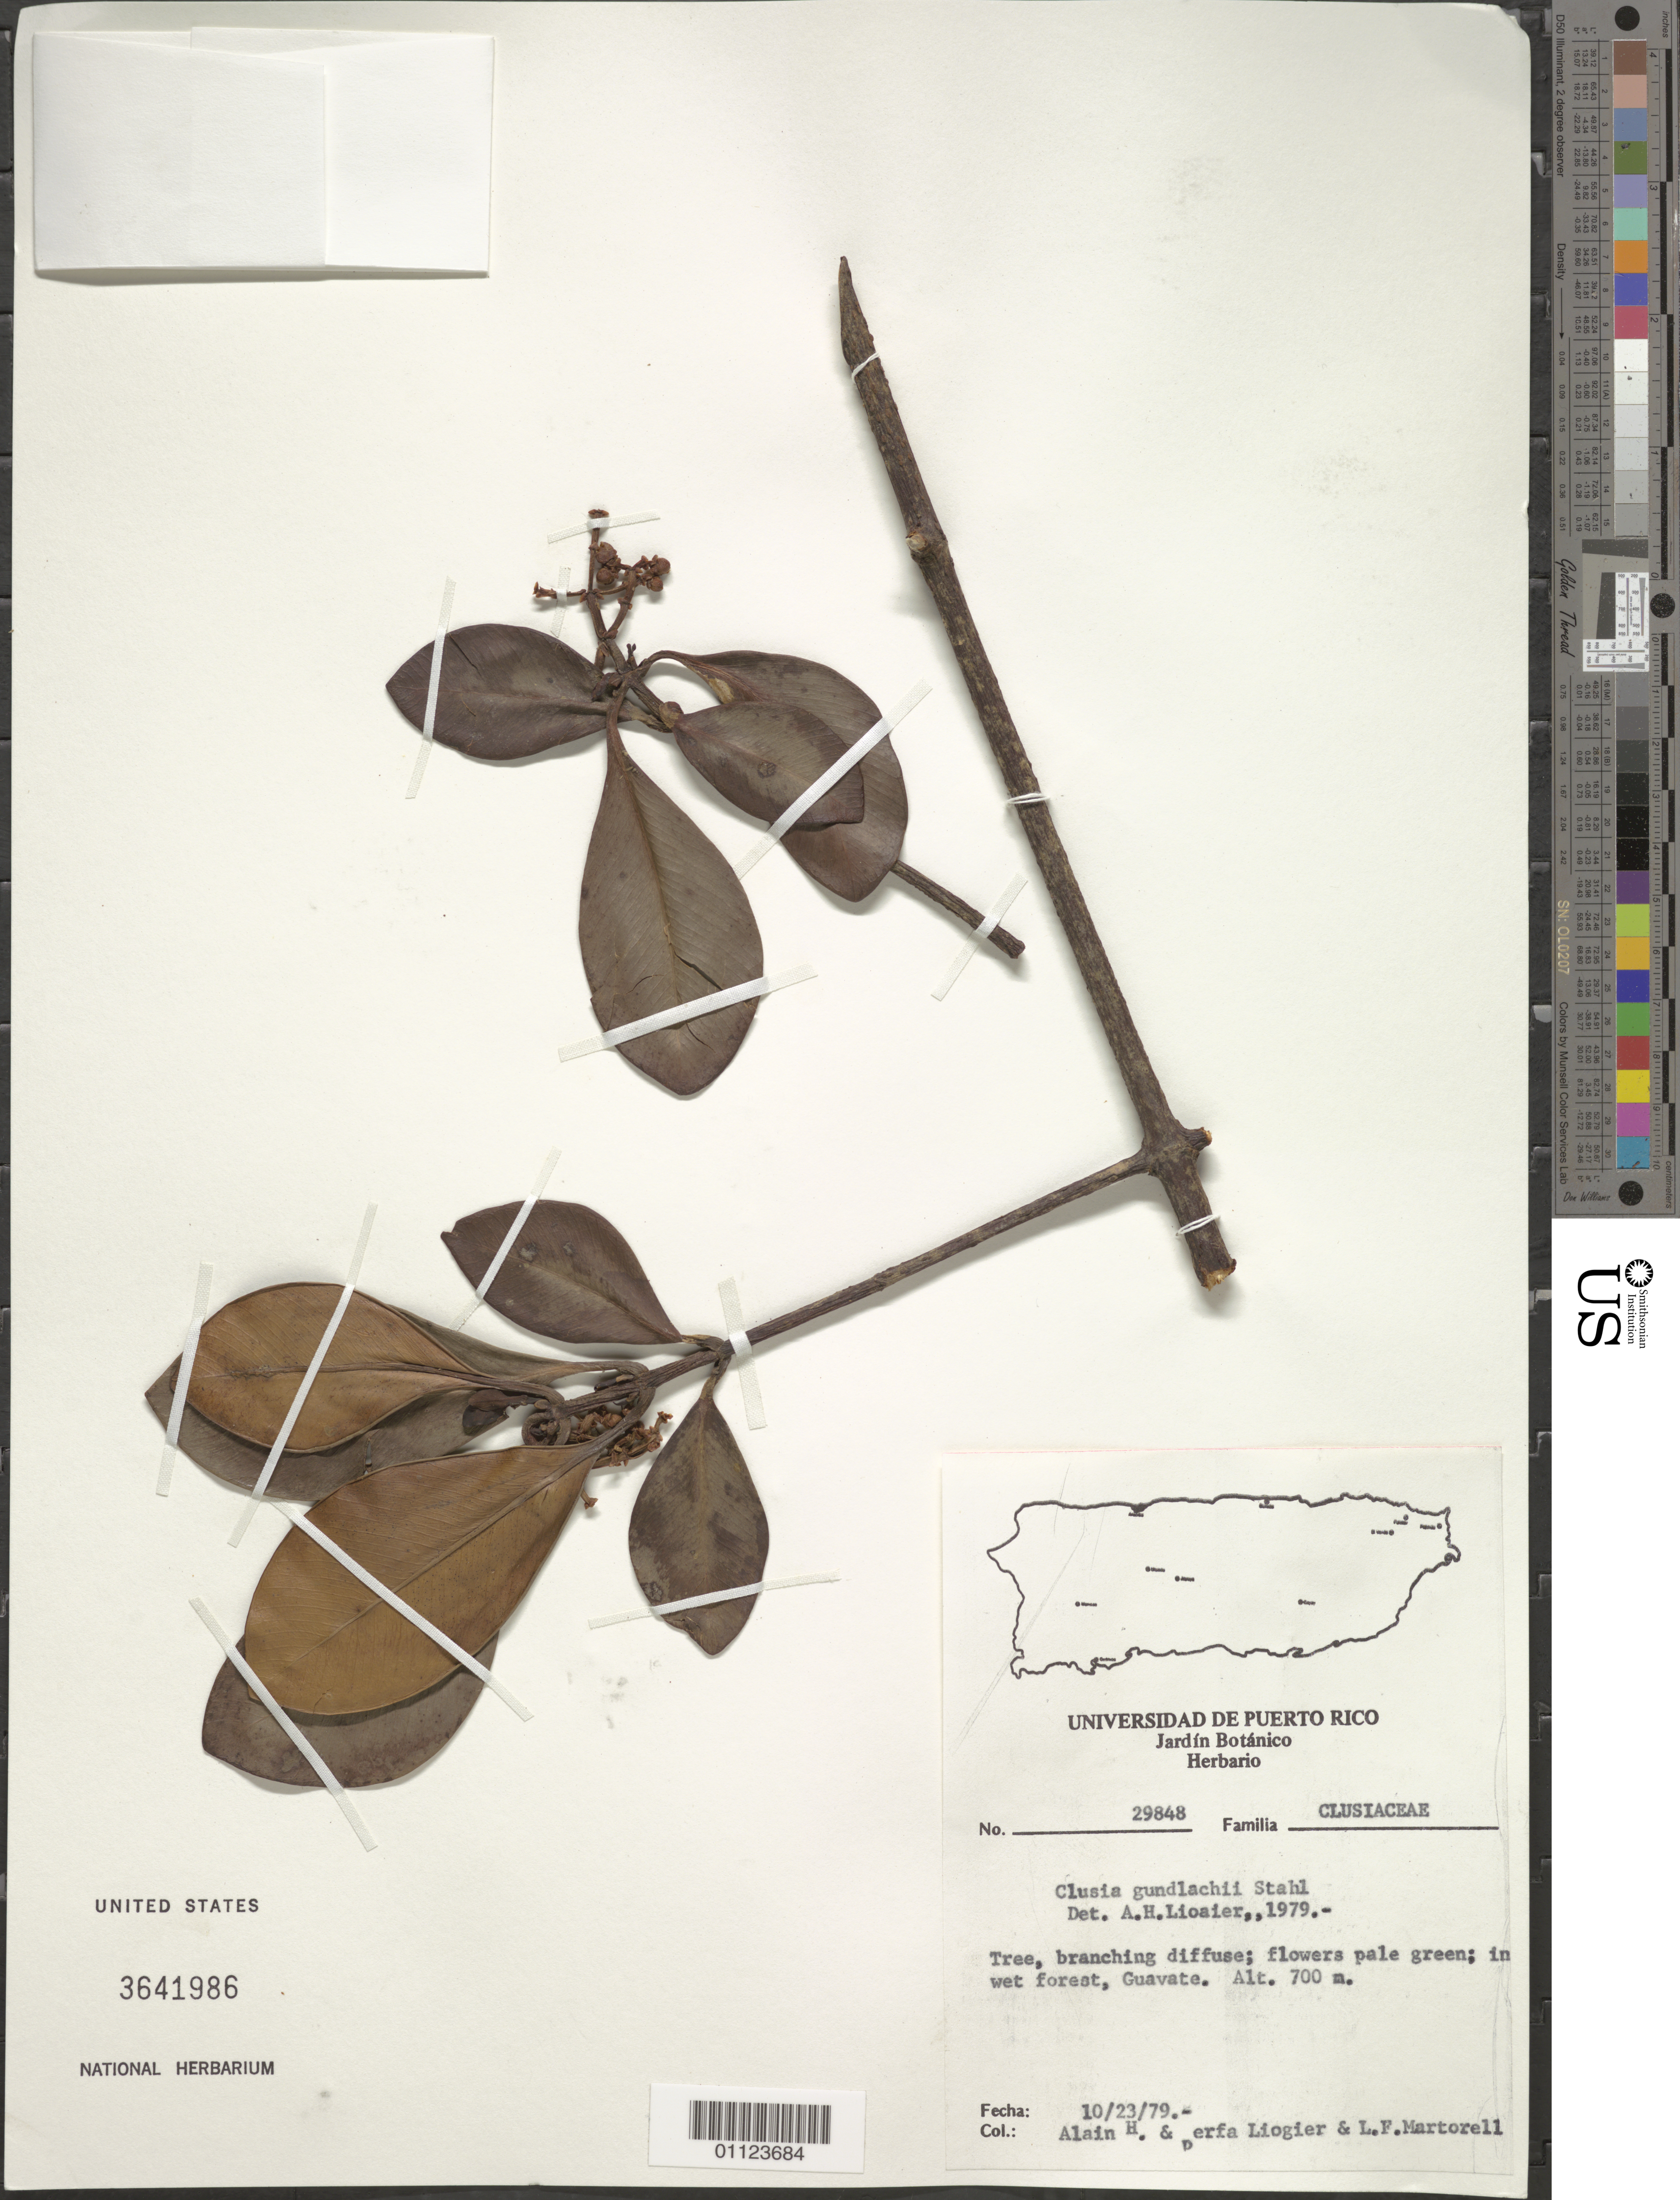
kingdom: Plantae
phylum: Tracheophyta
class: Magnoliopsida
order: Malpighiales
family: Clusiaceae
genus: Clusia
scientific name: Clusia gundlachii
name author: A. Stahl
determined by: Liogier, Alain H.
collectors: A. H. Liogier, M. P. Liogier & L. Martorell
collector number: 29848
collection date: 1979-10-23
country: Puerto Rico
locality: Guavate.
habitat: In wet forest.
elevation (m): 700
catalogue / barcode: US 3641986